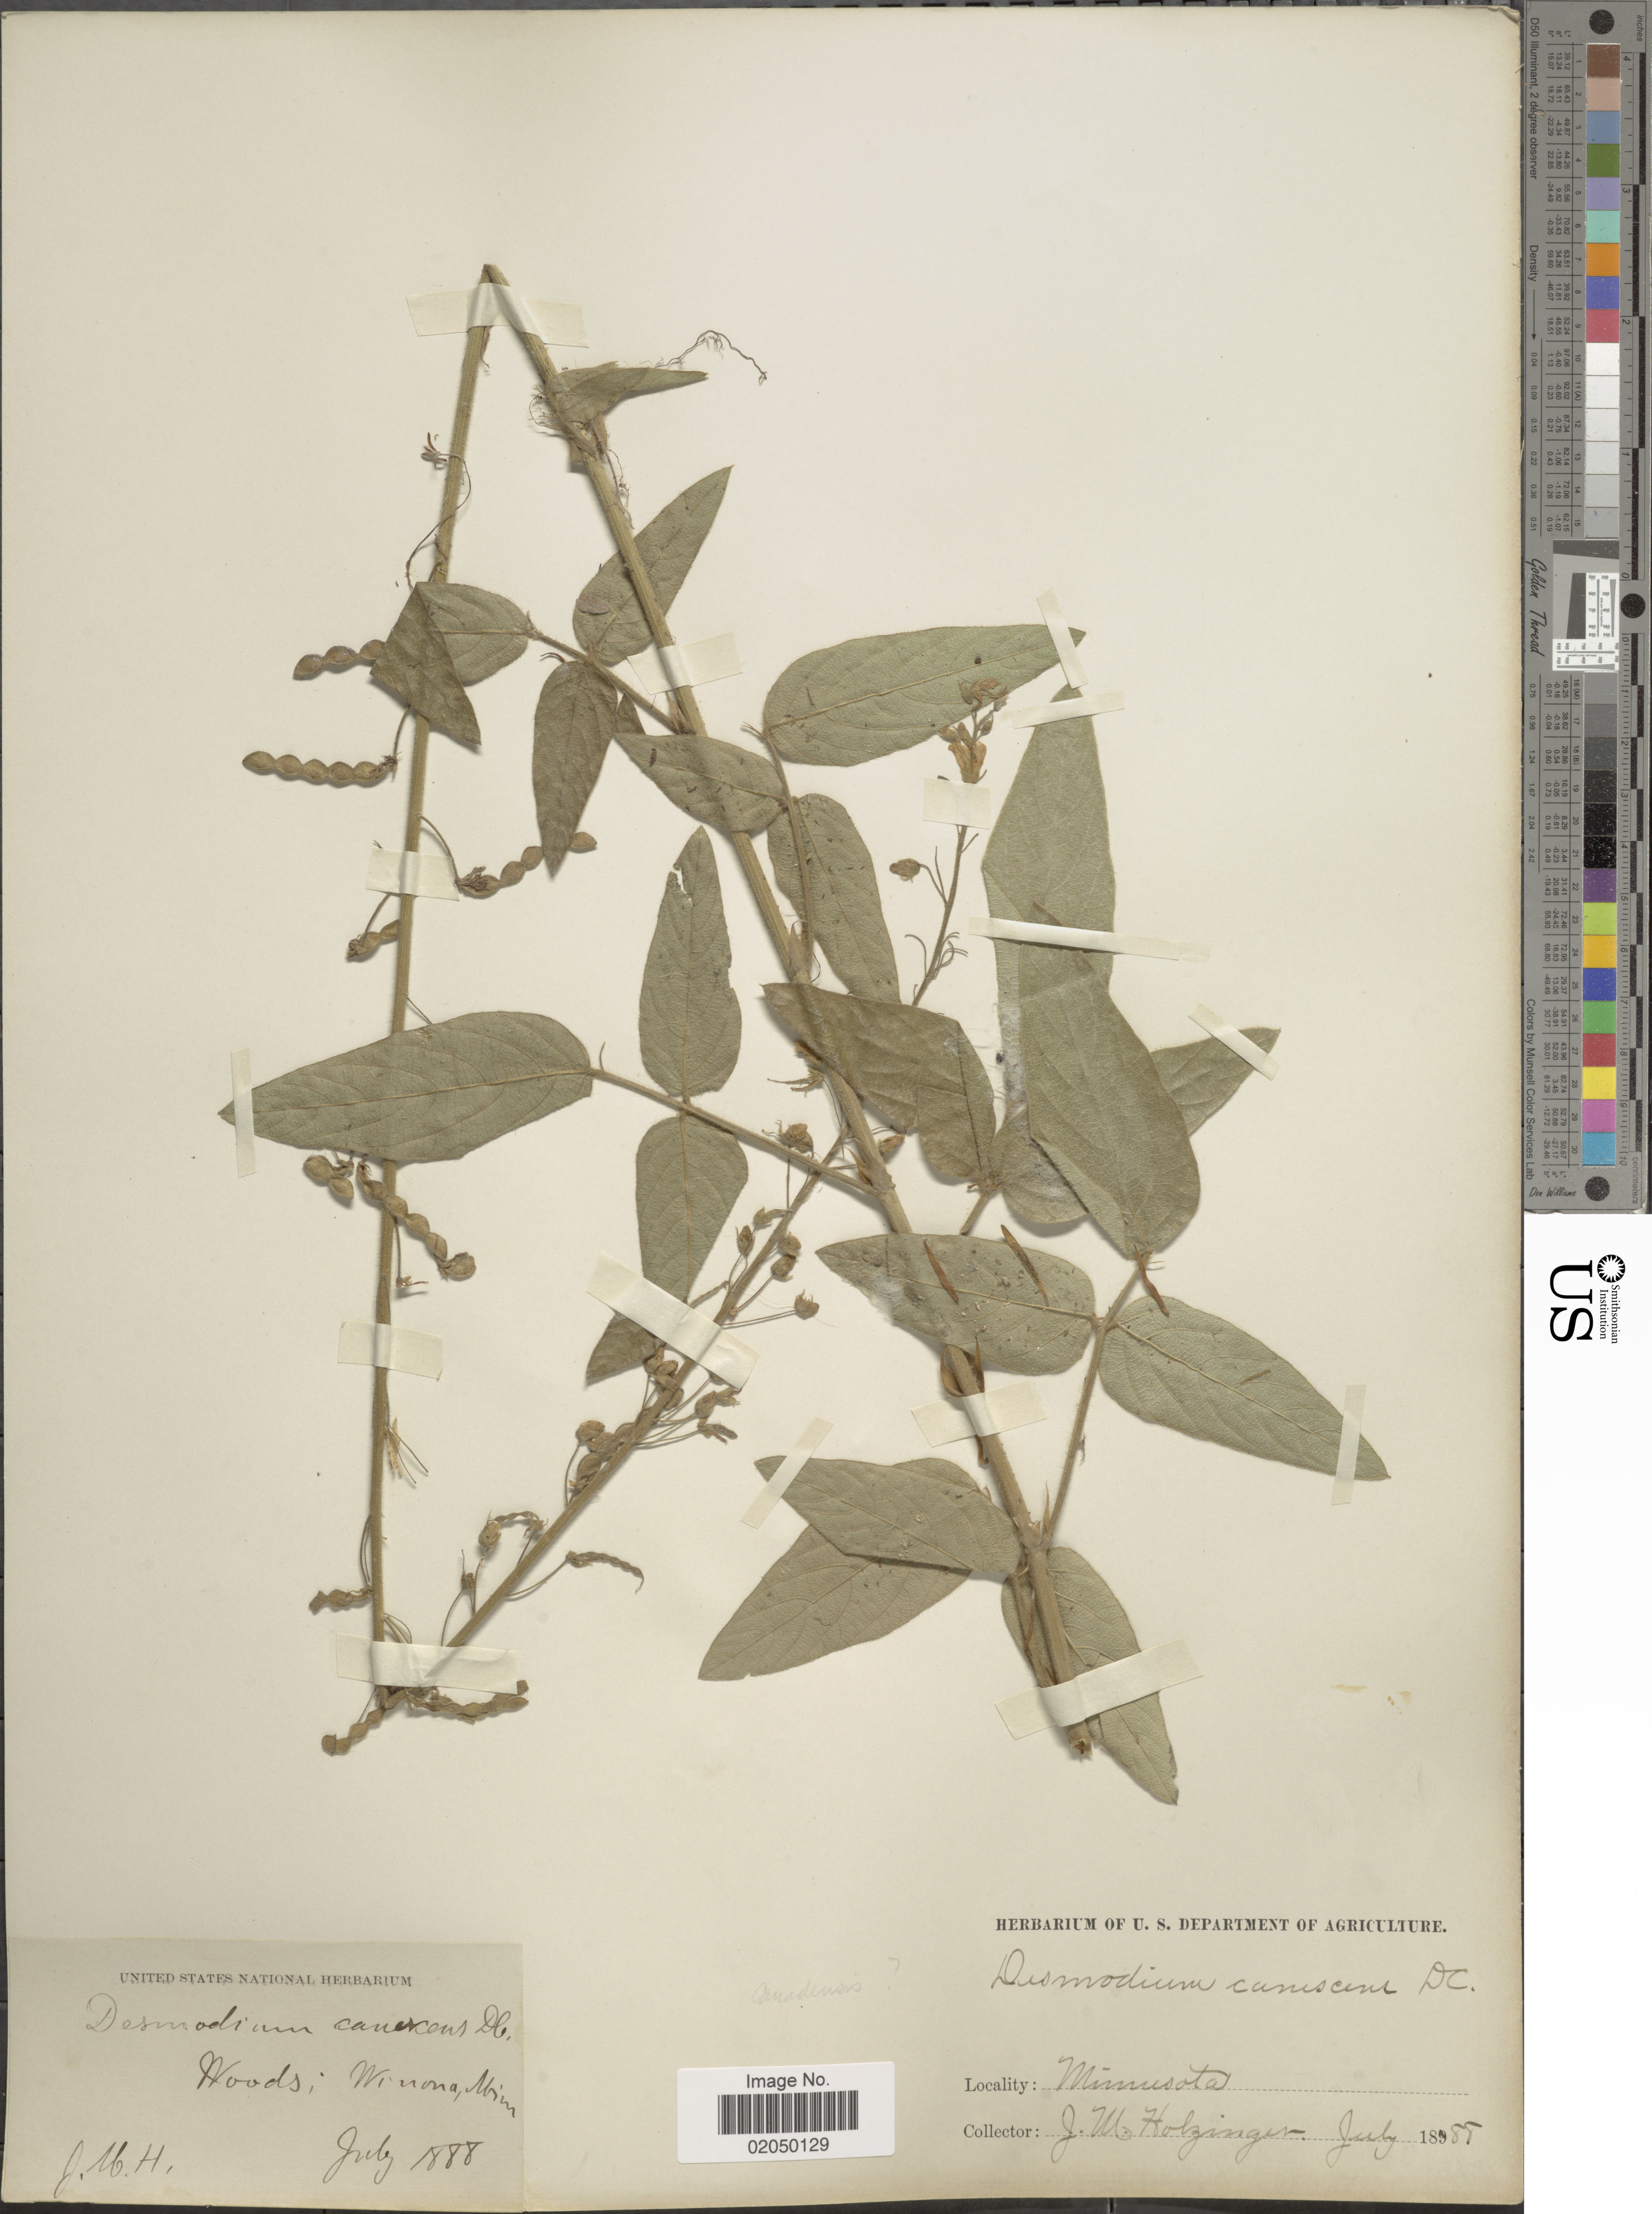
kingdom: Plantae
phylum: Tracheophyta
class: Magnoliopsida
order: Fabales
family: Fabaceae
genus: Desmodium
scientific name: Desmodium canescens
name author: (L.) DC.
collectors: J. M. Holzinger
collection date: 1888-07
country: United States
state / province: Minnesota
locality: Woods; Winona, Minn.